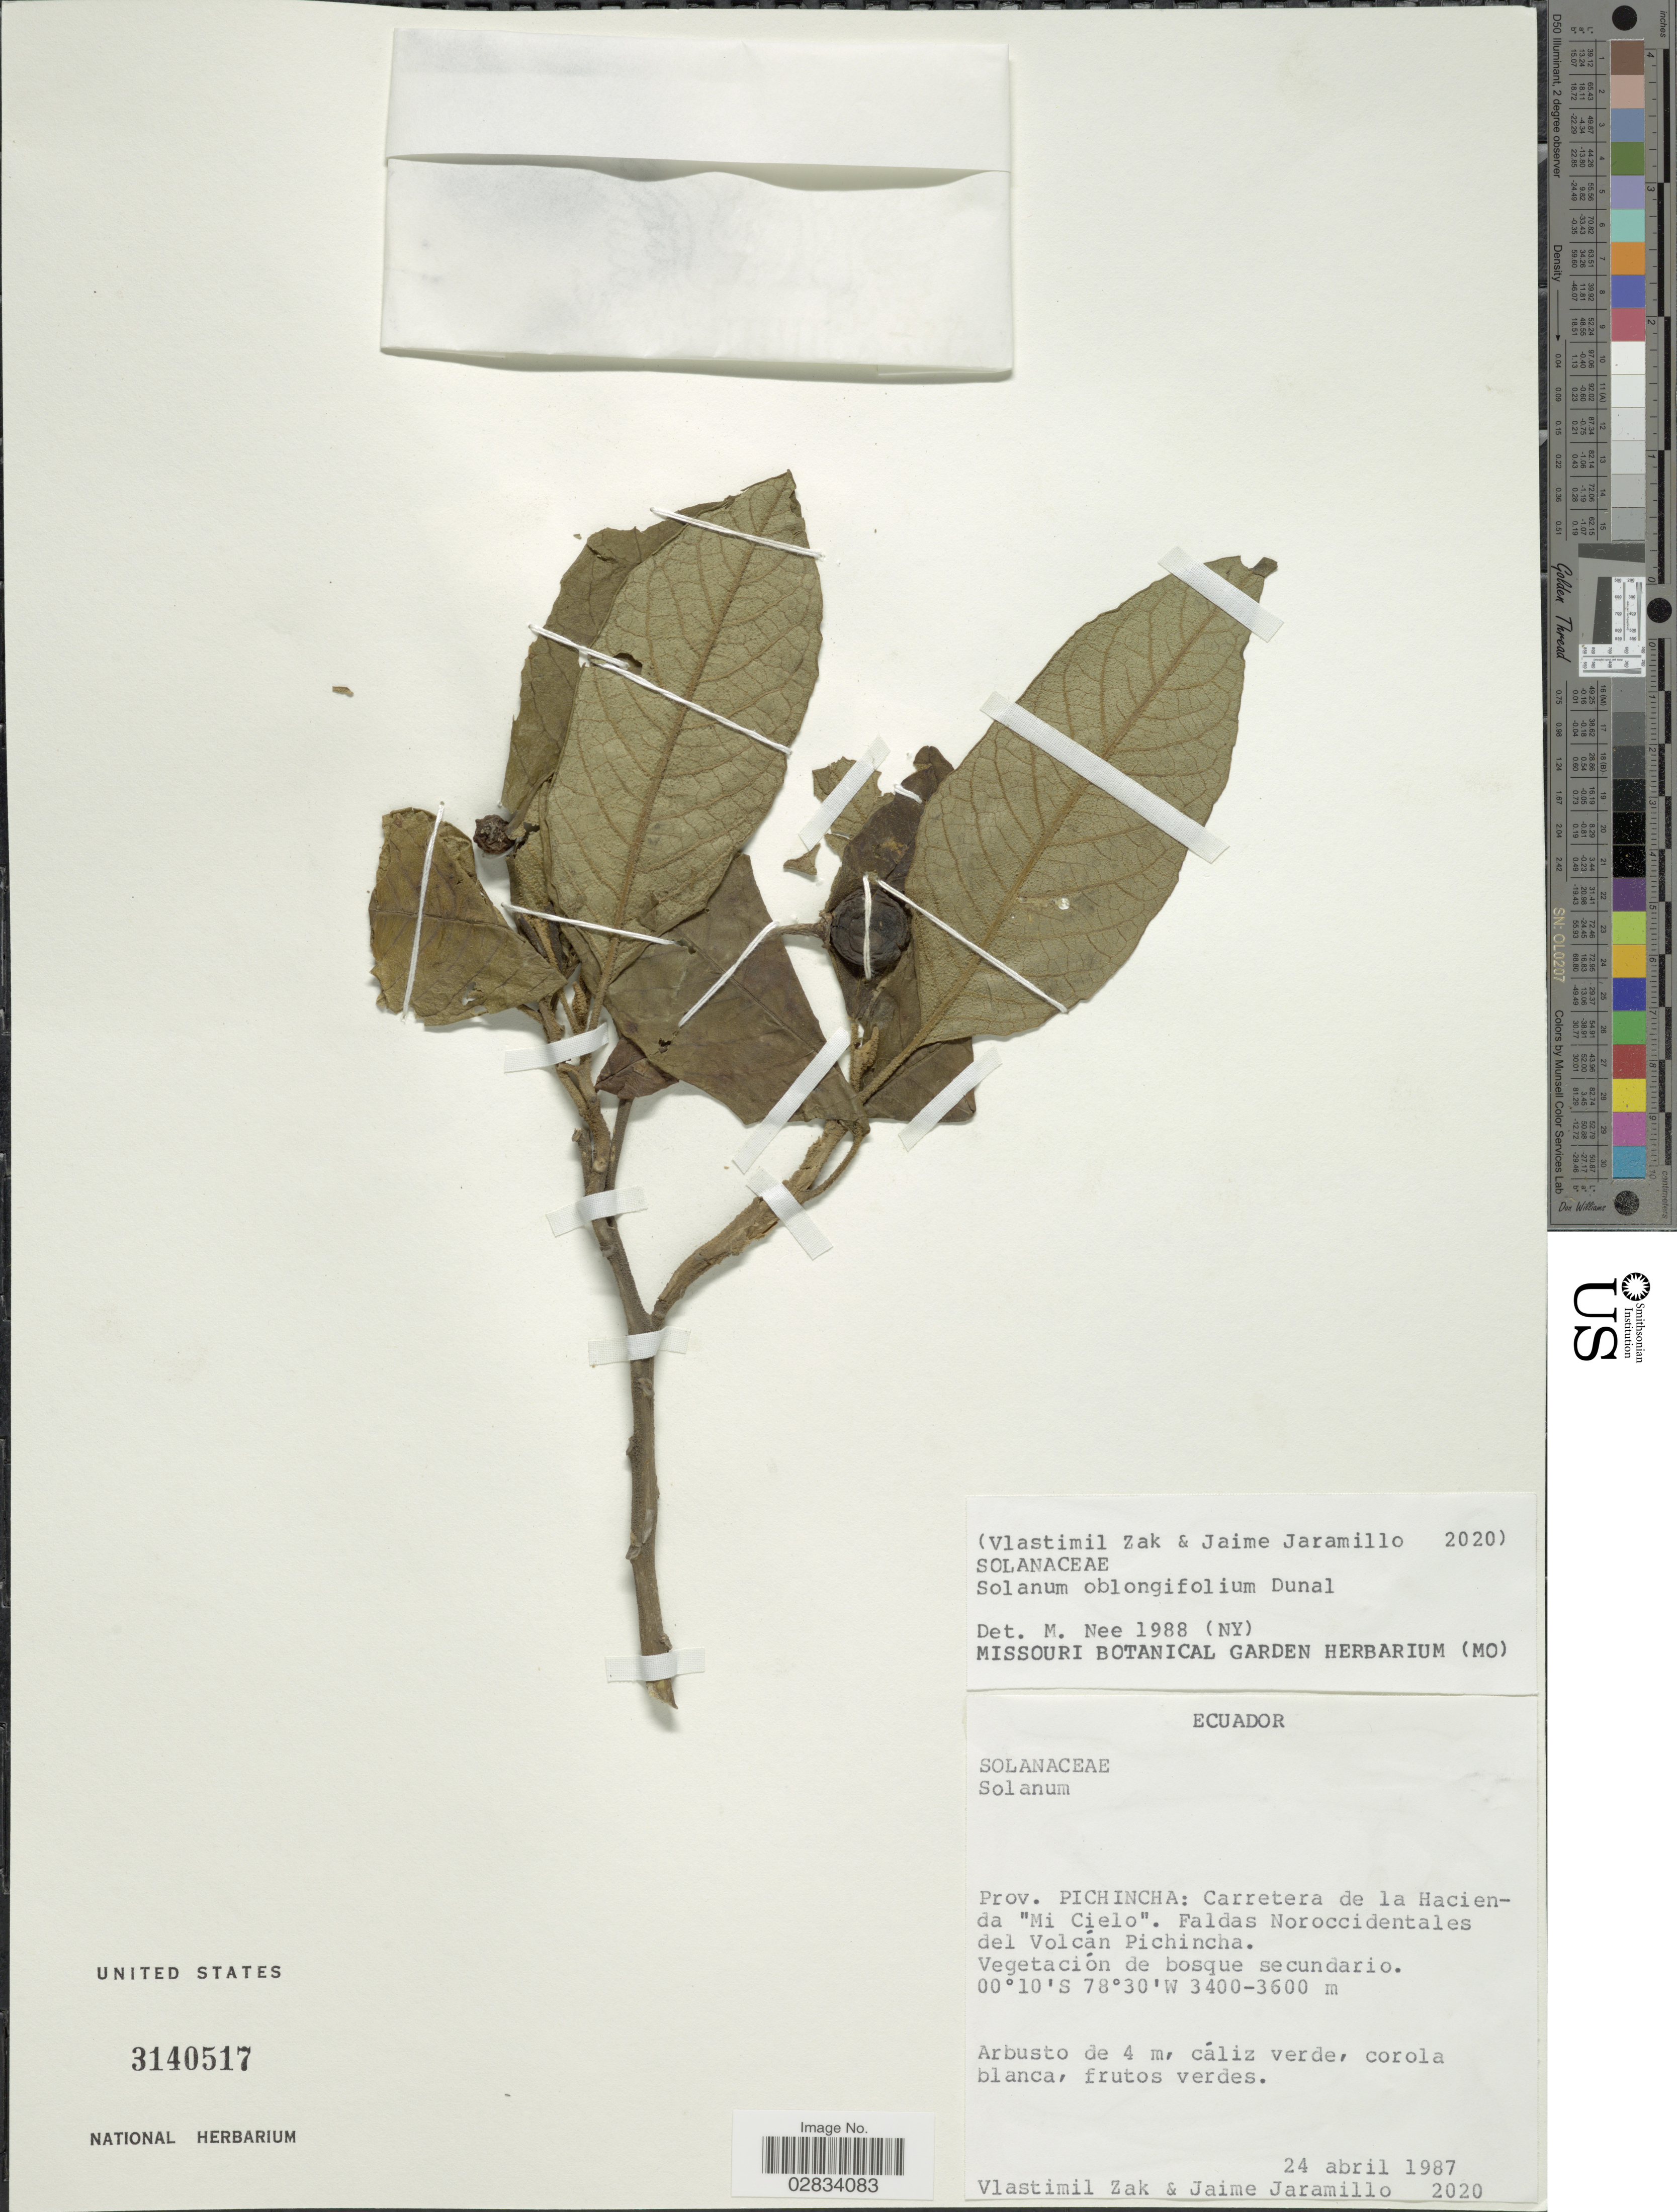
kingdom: Plantae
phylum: Tracheophyta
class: Magnoliopsida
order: Solanales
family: Solanaceae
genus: Solanum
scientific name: Solanum oblongifolium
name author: Duval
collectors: V. Zak & J. Jaramillo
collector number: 2020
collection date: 1987-04-24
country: Ecuador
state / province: Pichincha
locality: Carretera de la Hacienda 'Mi Cielo', Faldas Noroccidentales del Volcán Pichincha.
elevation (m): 3400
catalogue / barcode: US 3140517